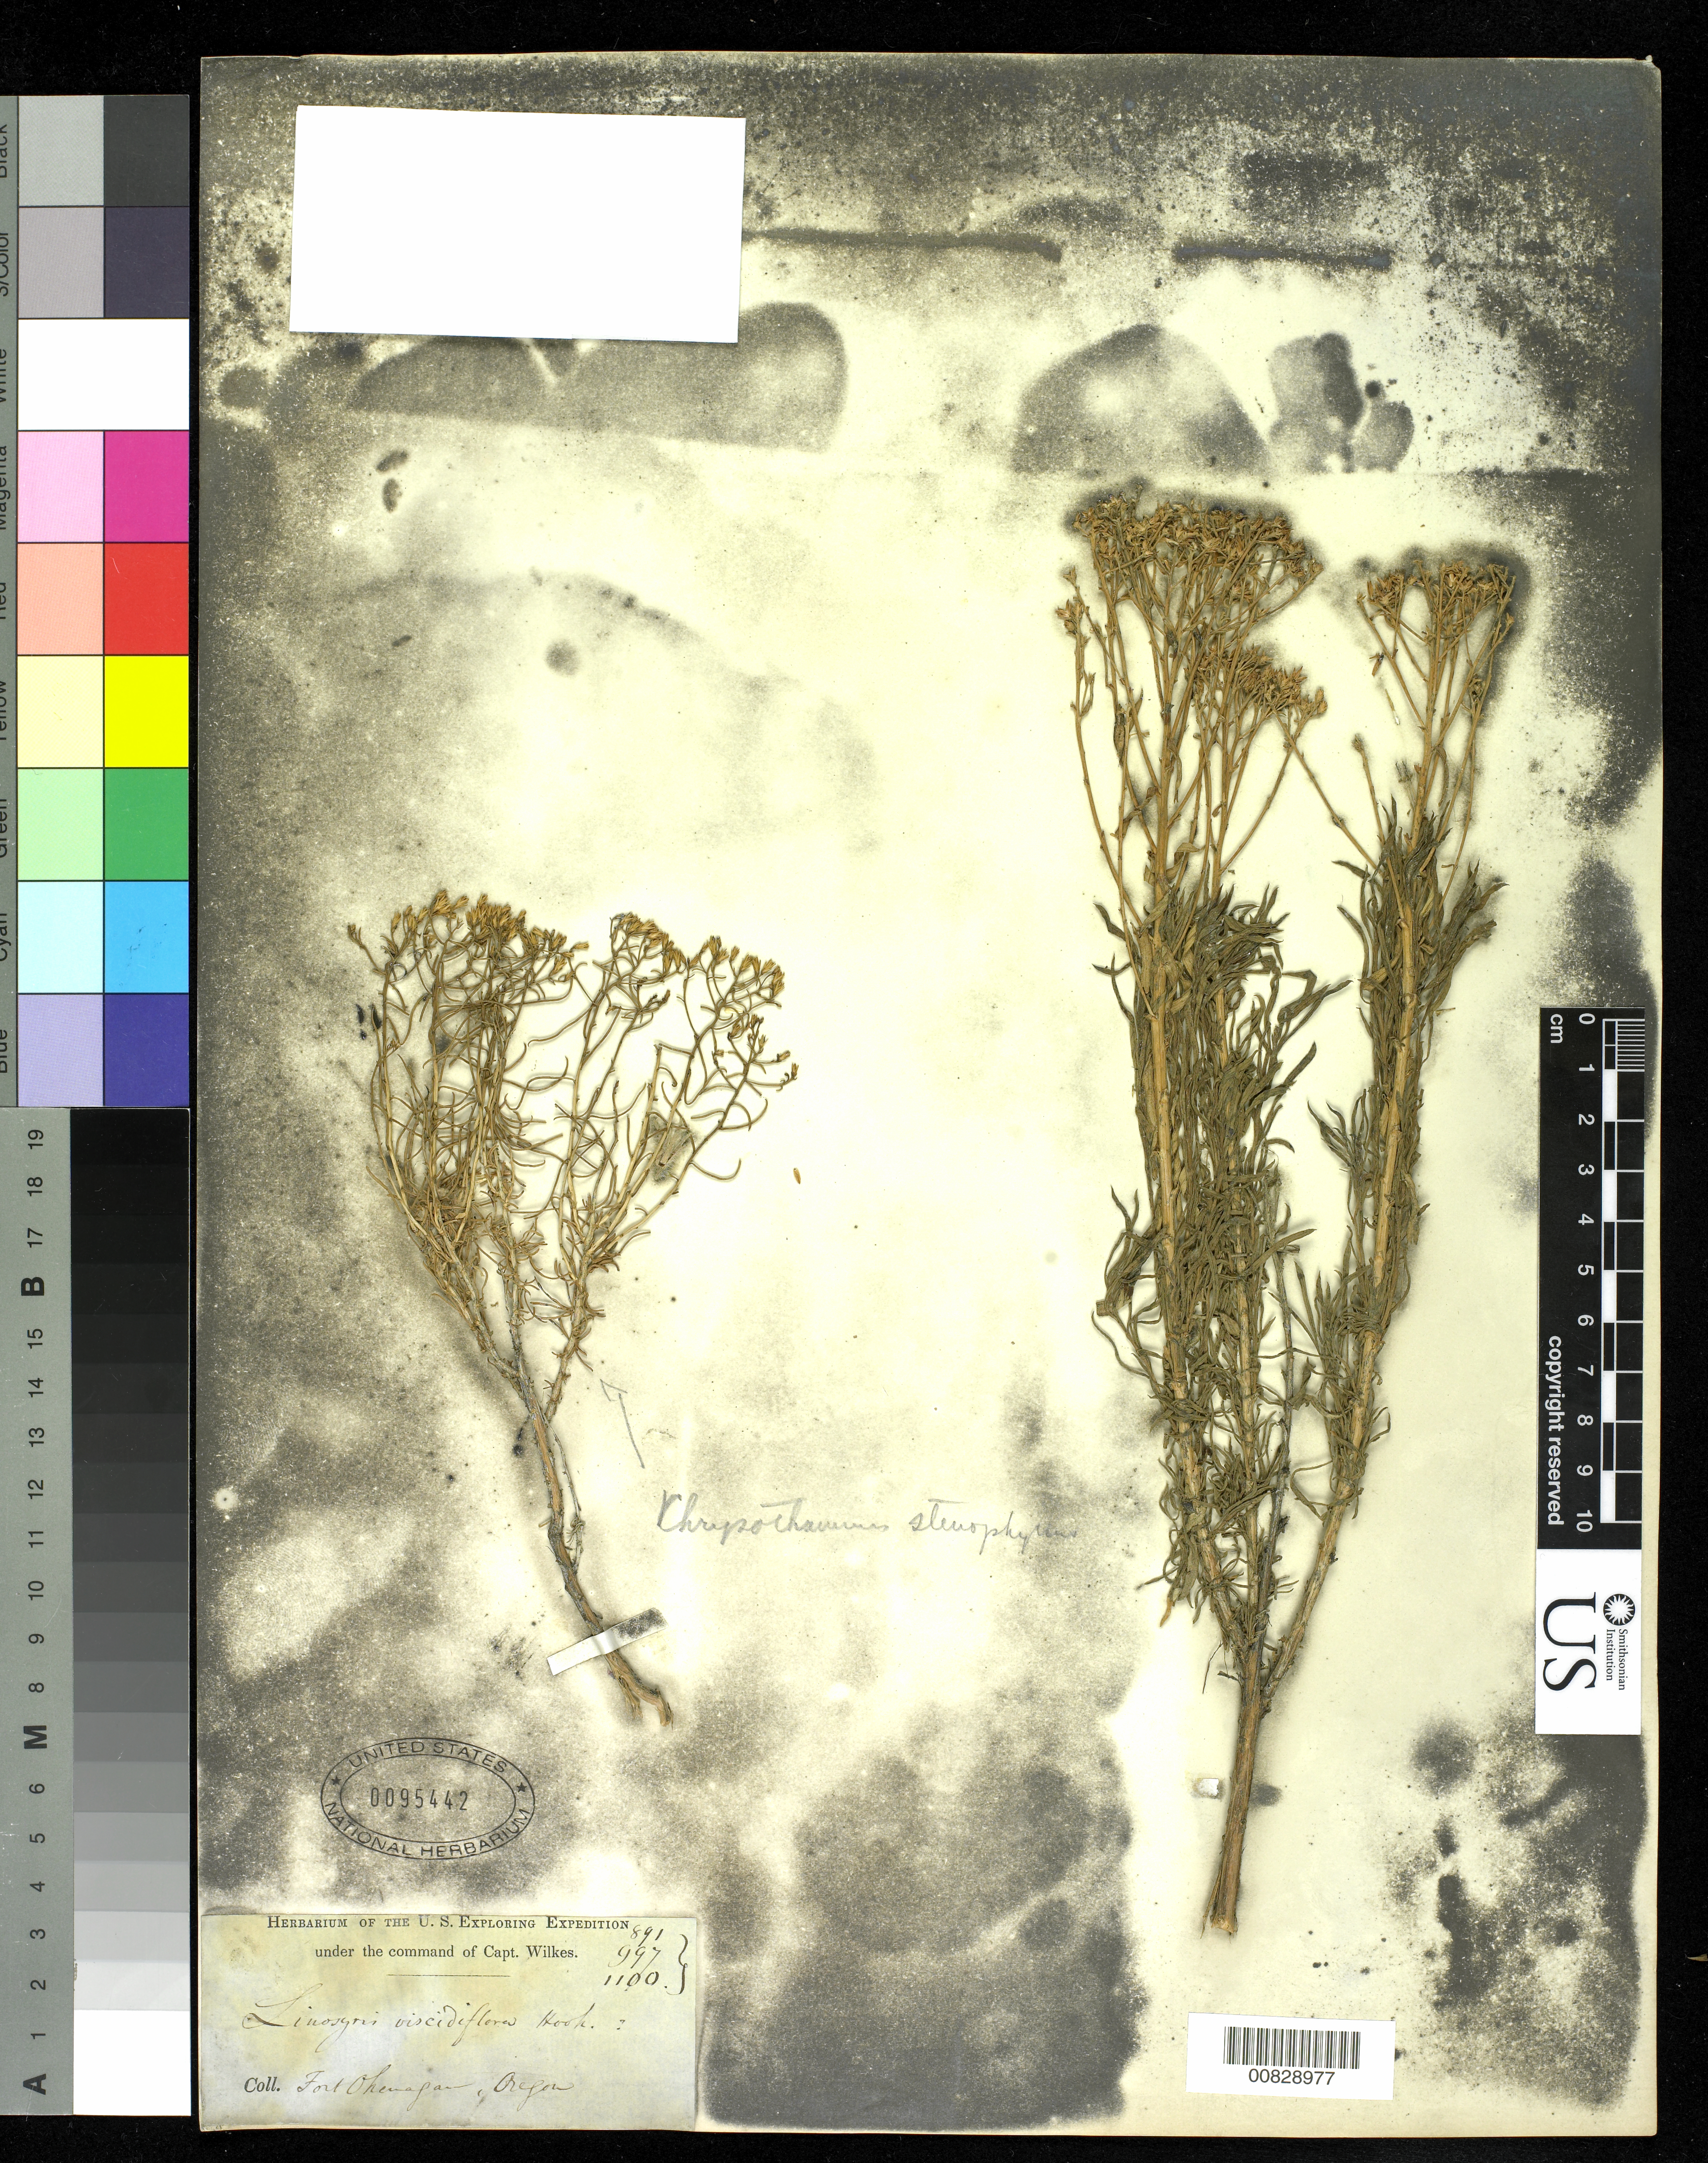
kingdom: Plantae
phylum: Tracheophyta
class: Magnoliopsida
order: Asterales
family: Asteraceae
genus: Chrysothamnus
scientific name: Chrysothamnus viscidiflorus var. stenophyllus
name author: (A. Gray) L.C. Anderson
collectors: Wilkes Explor. Exped.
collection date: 1838/1842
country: United States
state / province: Oregon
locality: Fort Okanagan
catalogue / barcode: US 95442